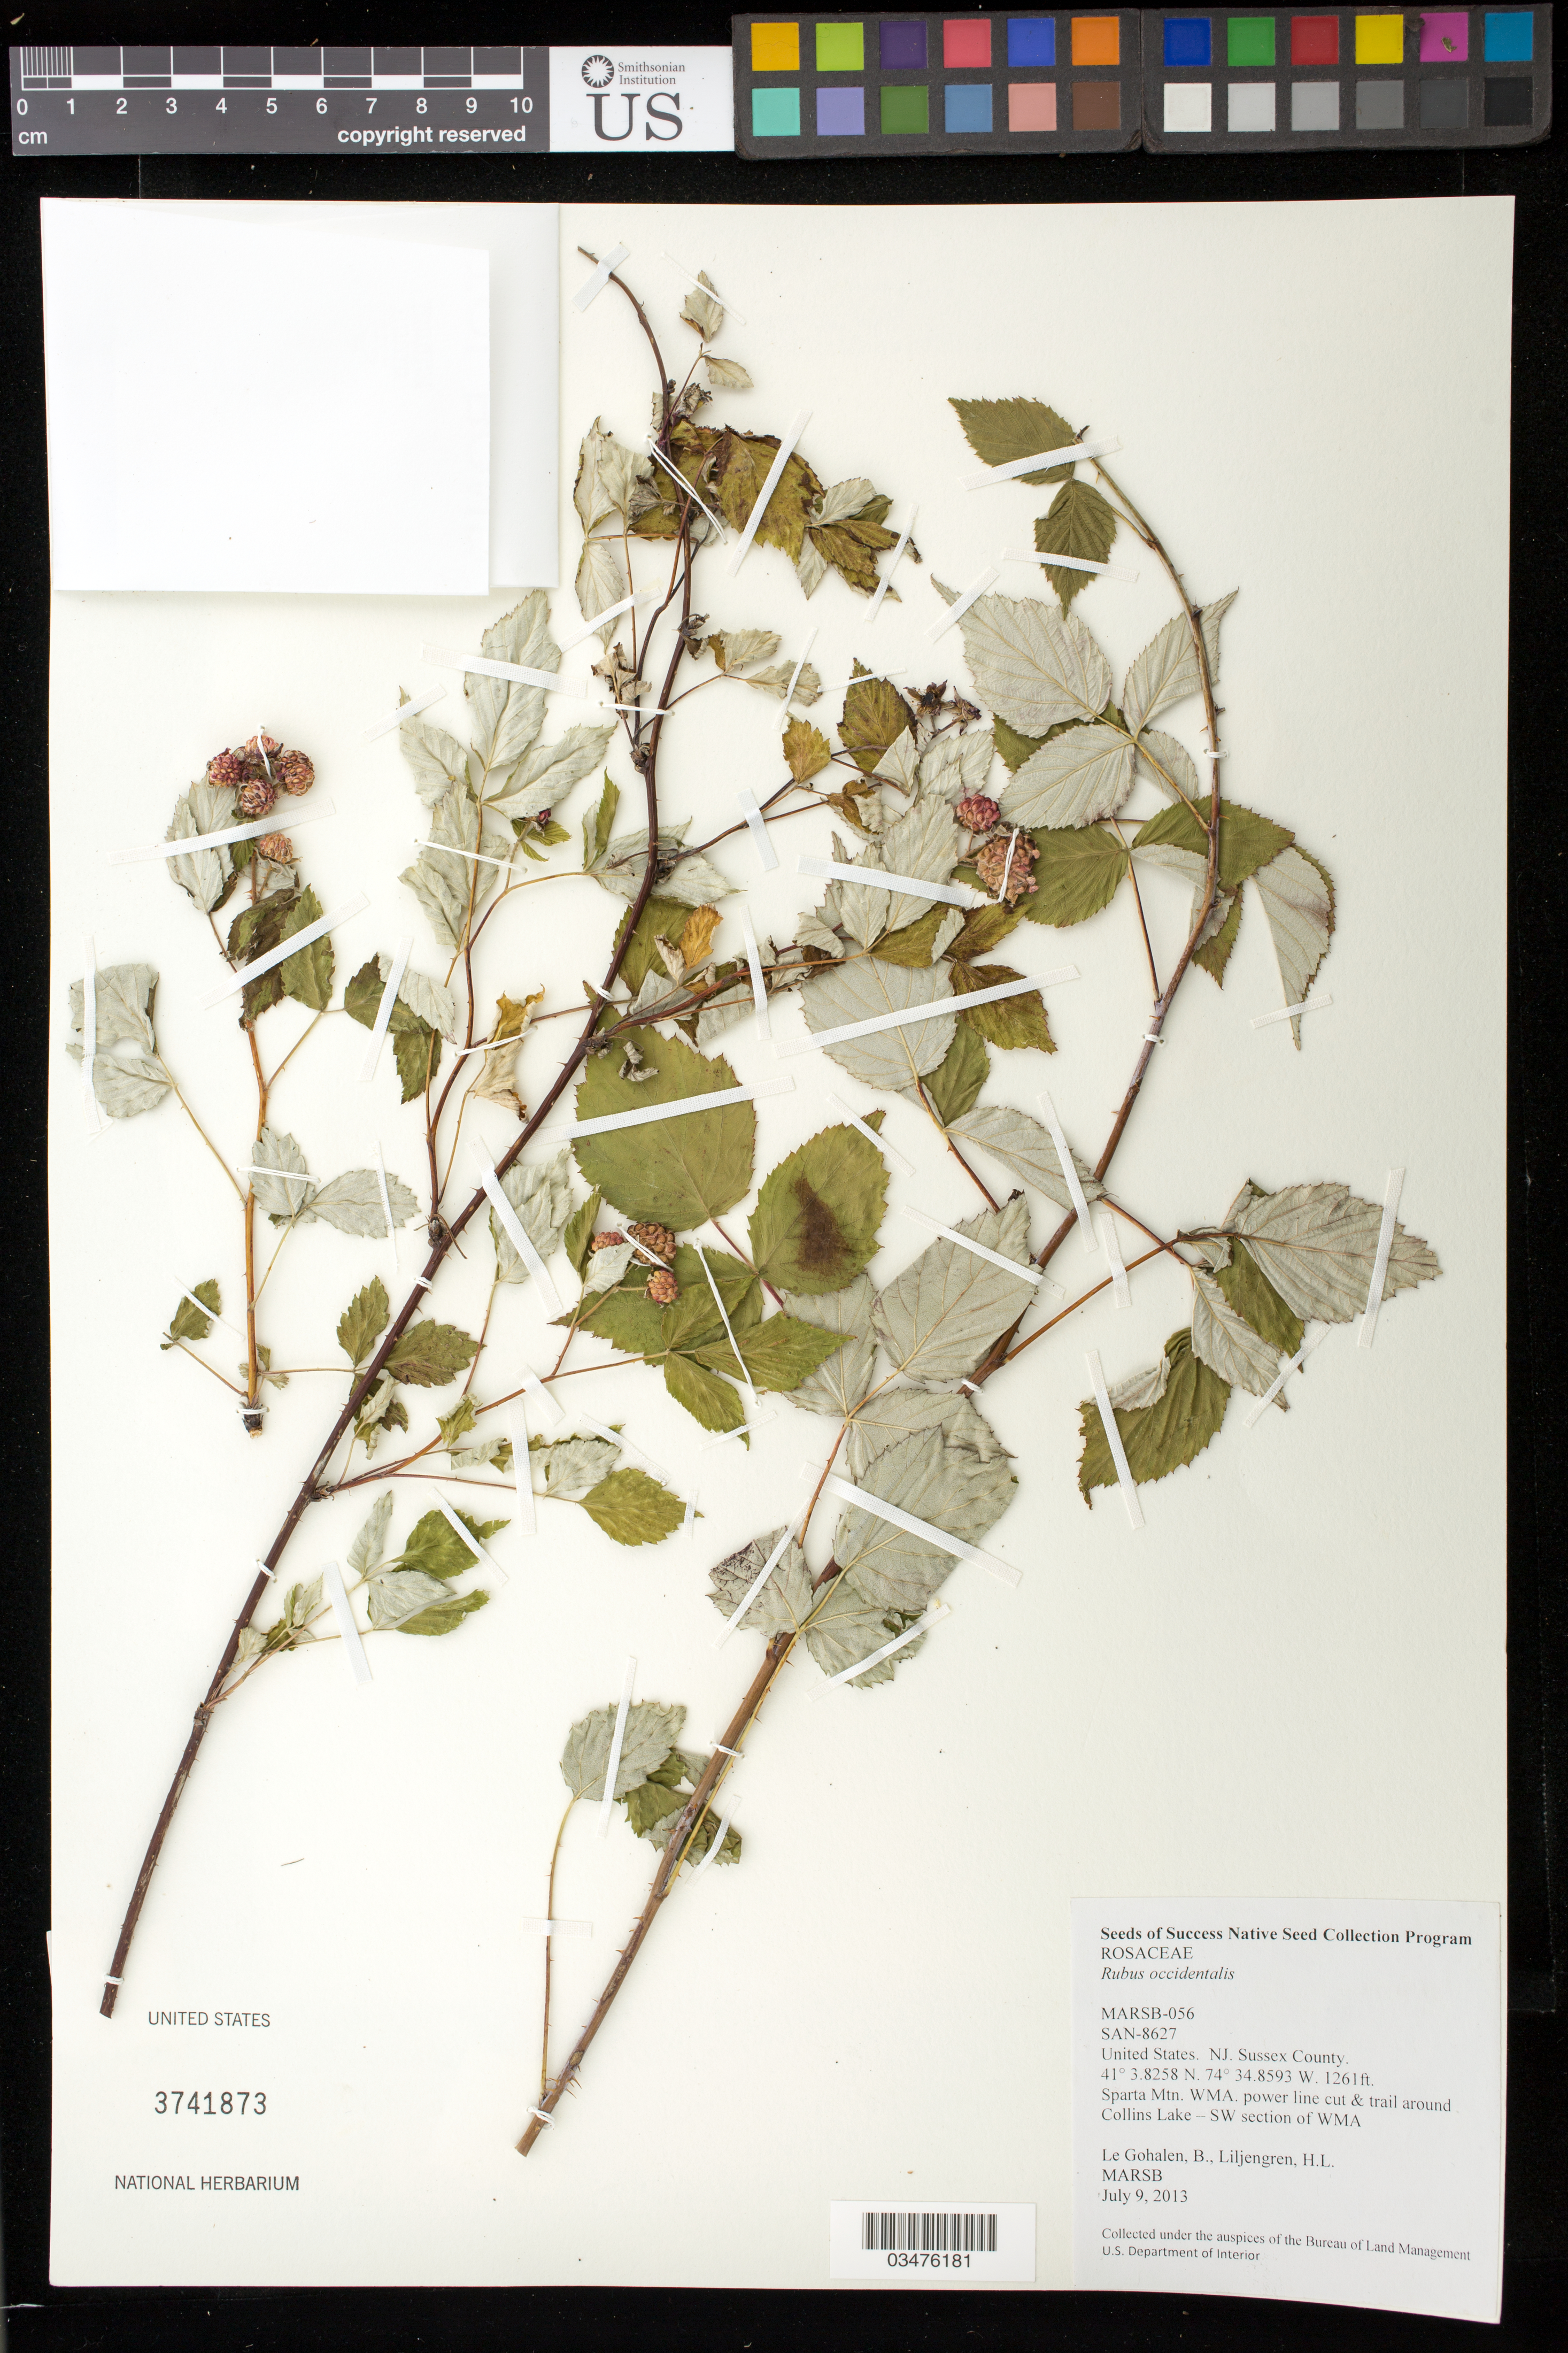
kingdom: Plantae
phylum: Tracheophyta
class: Magnoliopsida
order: Rosales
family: Rosaceae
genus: Rubus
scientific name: Rubus occidentalis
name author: L.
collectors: B. Le Gohalen & H. Liljengren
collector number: MARSB-056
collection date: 2013-07-09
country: United States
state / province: New Jersey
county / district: Sussex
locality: Sparta Mt. WMA power line cut and trail around Collins Lake-SW section of WMA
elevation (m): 38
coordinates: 41 3.8258 N, 74 34.8593 W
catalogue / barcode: US 3741873